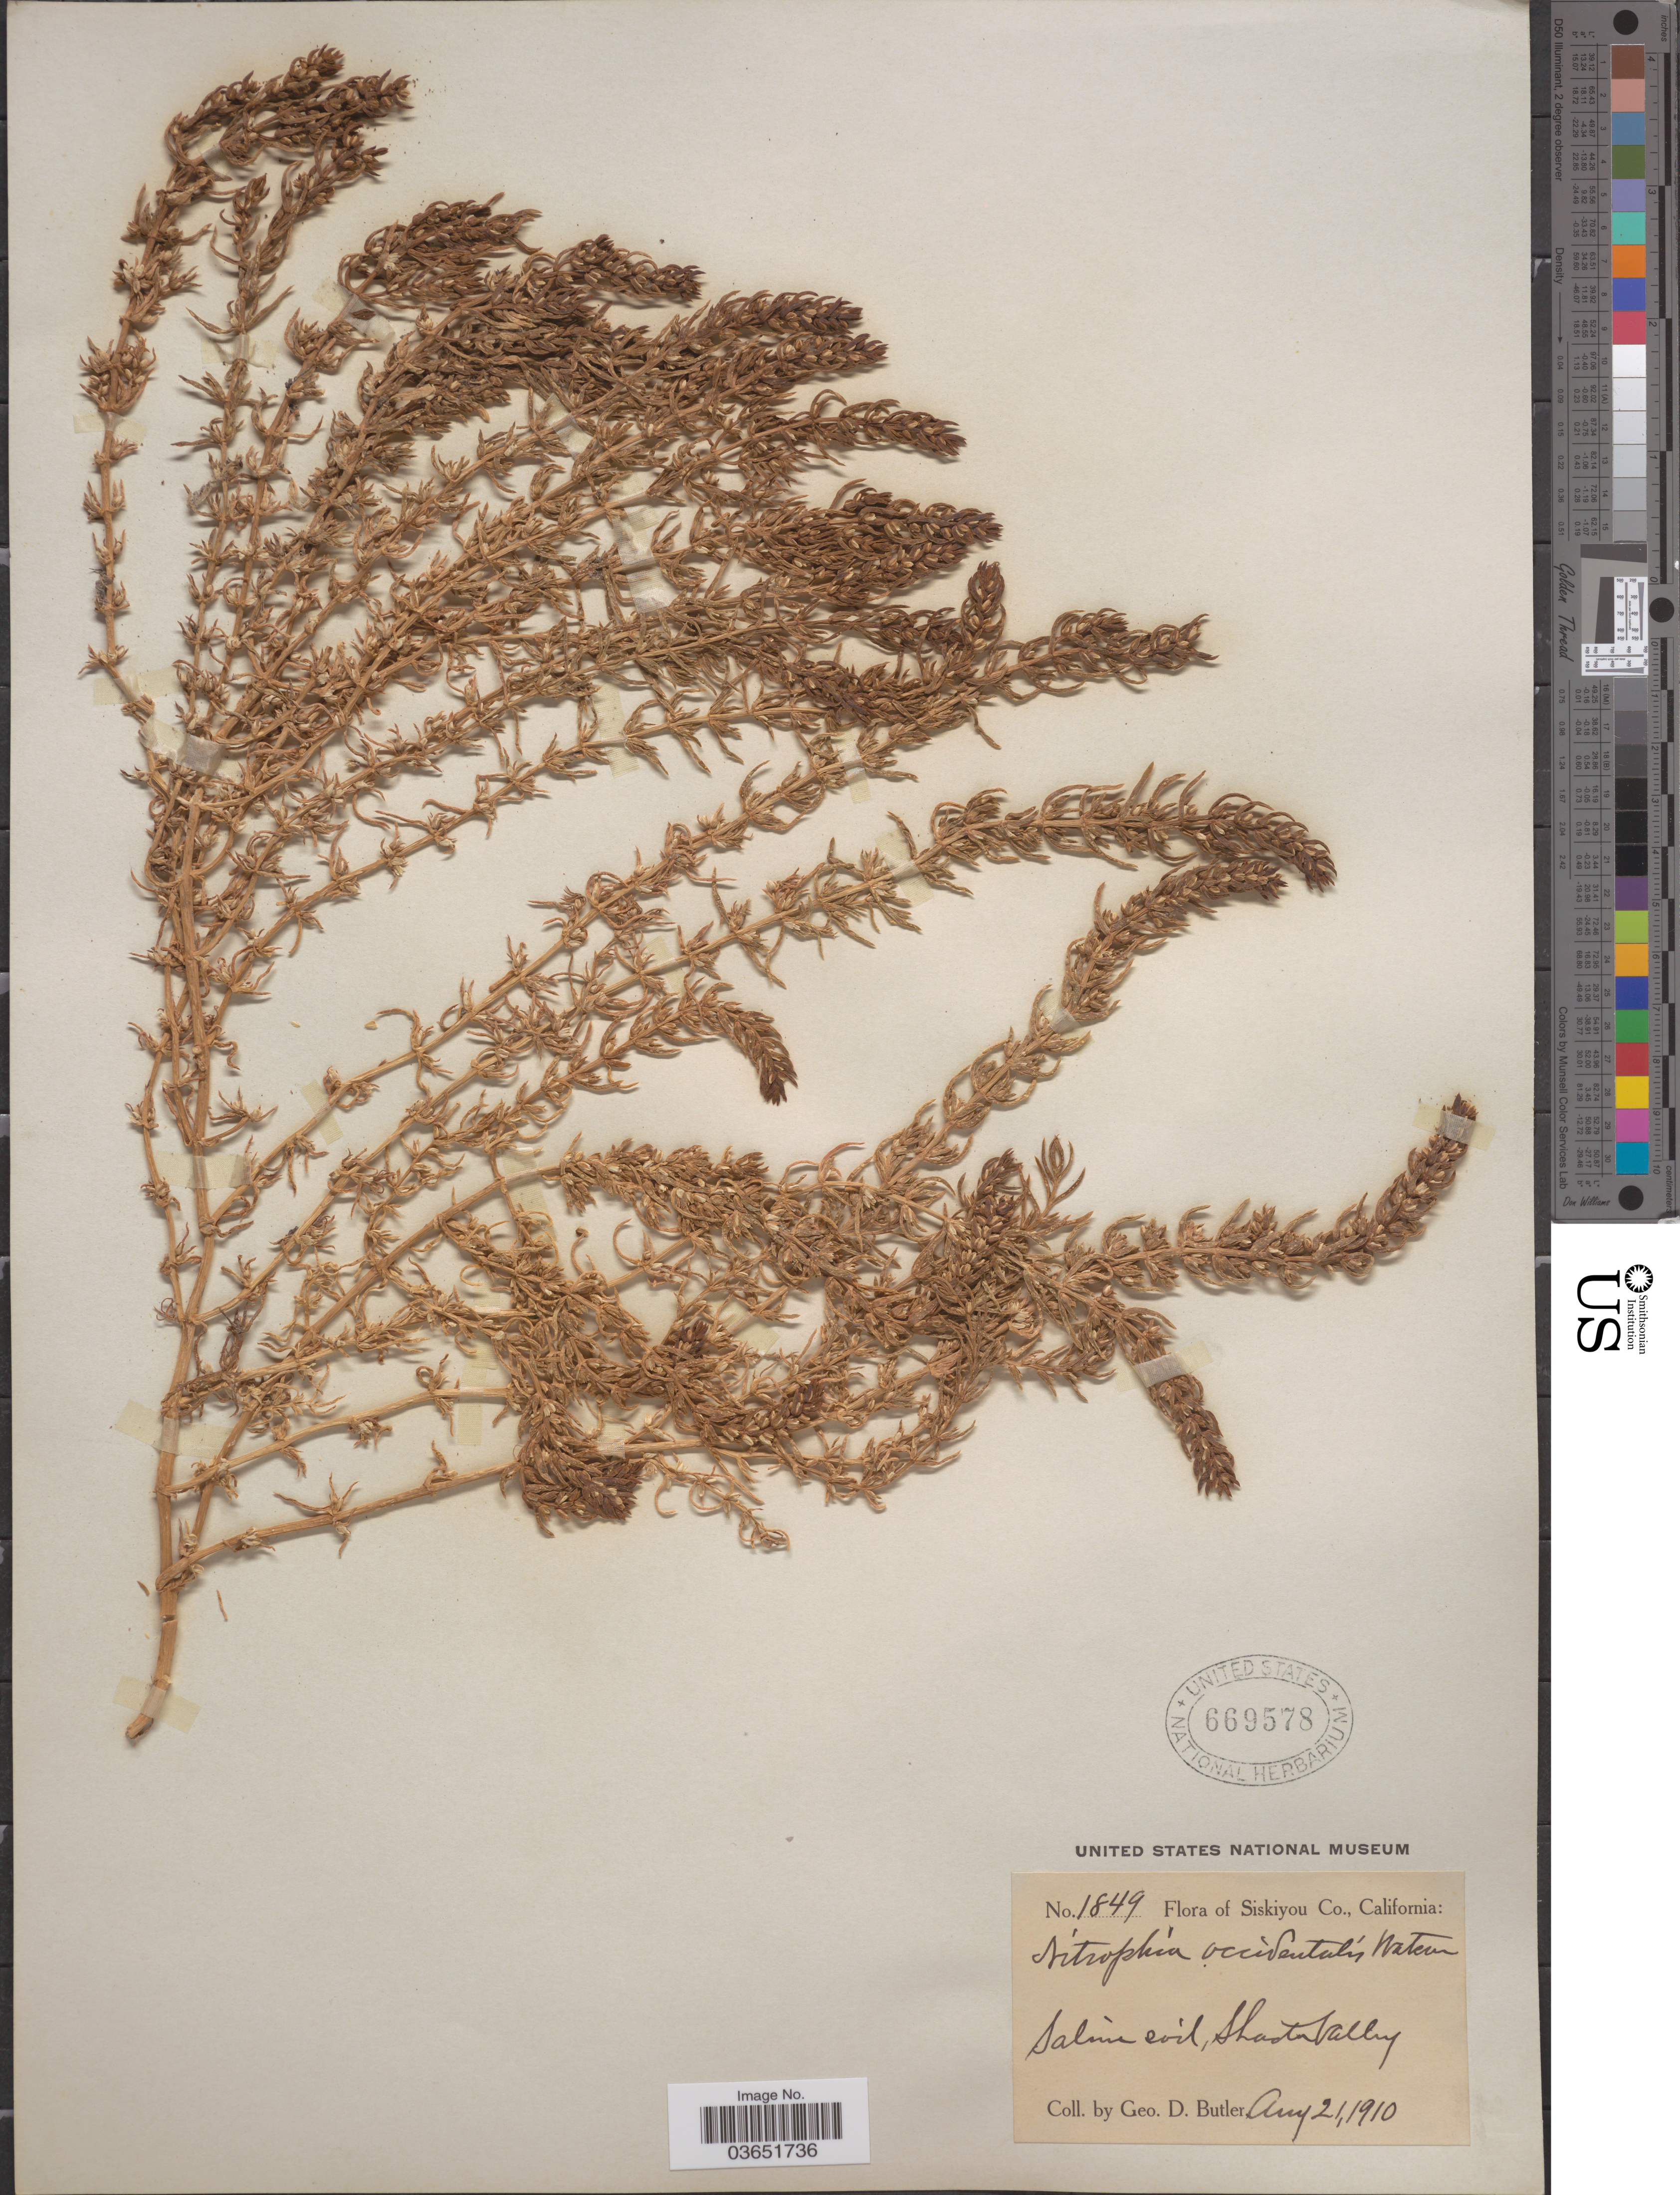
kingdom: Plantae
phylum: Tracheophyta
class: Magnoliopsida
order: Caryophyllales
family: Amaranthaceae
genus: Nitrophila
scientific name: Nitrophila occidentalis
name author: (Moq.) S. Watson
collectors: G. D. Butler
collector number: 1849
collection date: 1910-08-21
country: United States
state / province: California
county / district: Siskiyou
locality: Siskiyou Co. Shasta Valley.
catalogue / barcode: US 669578